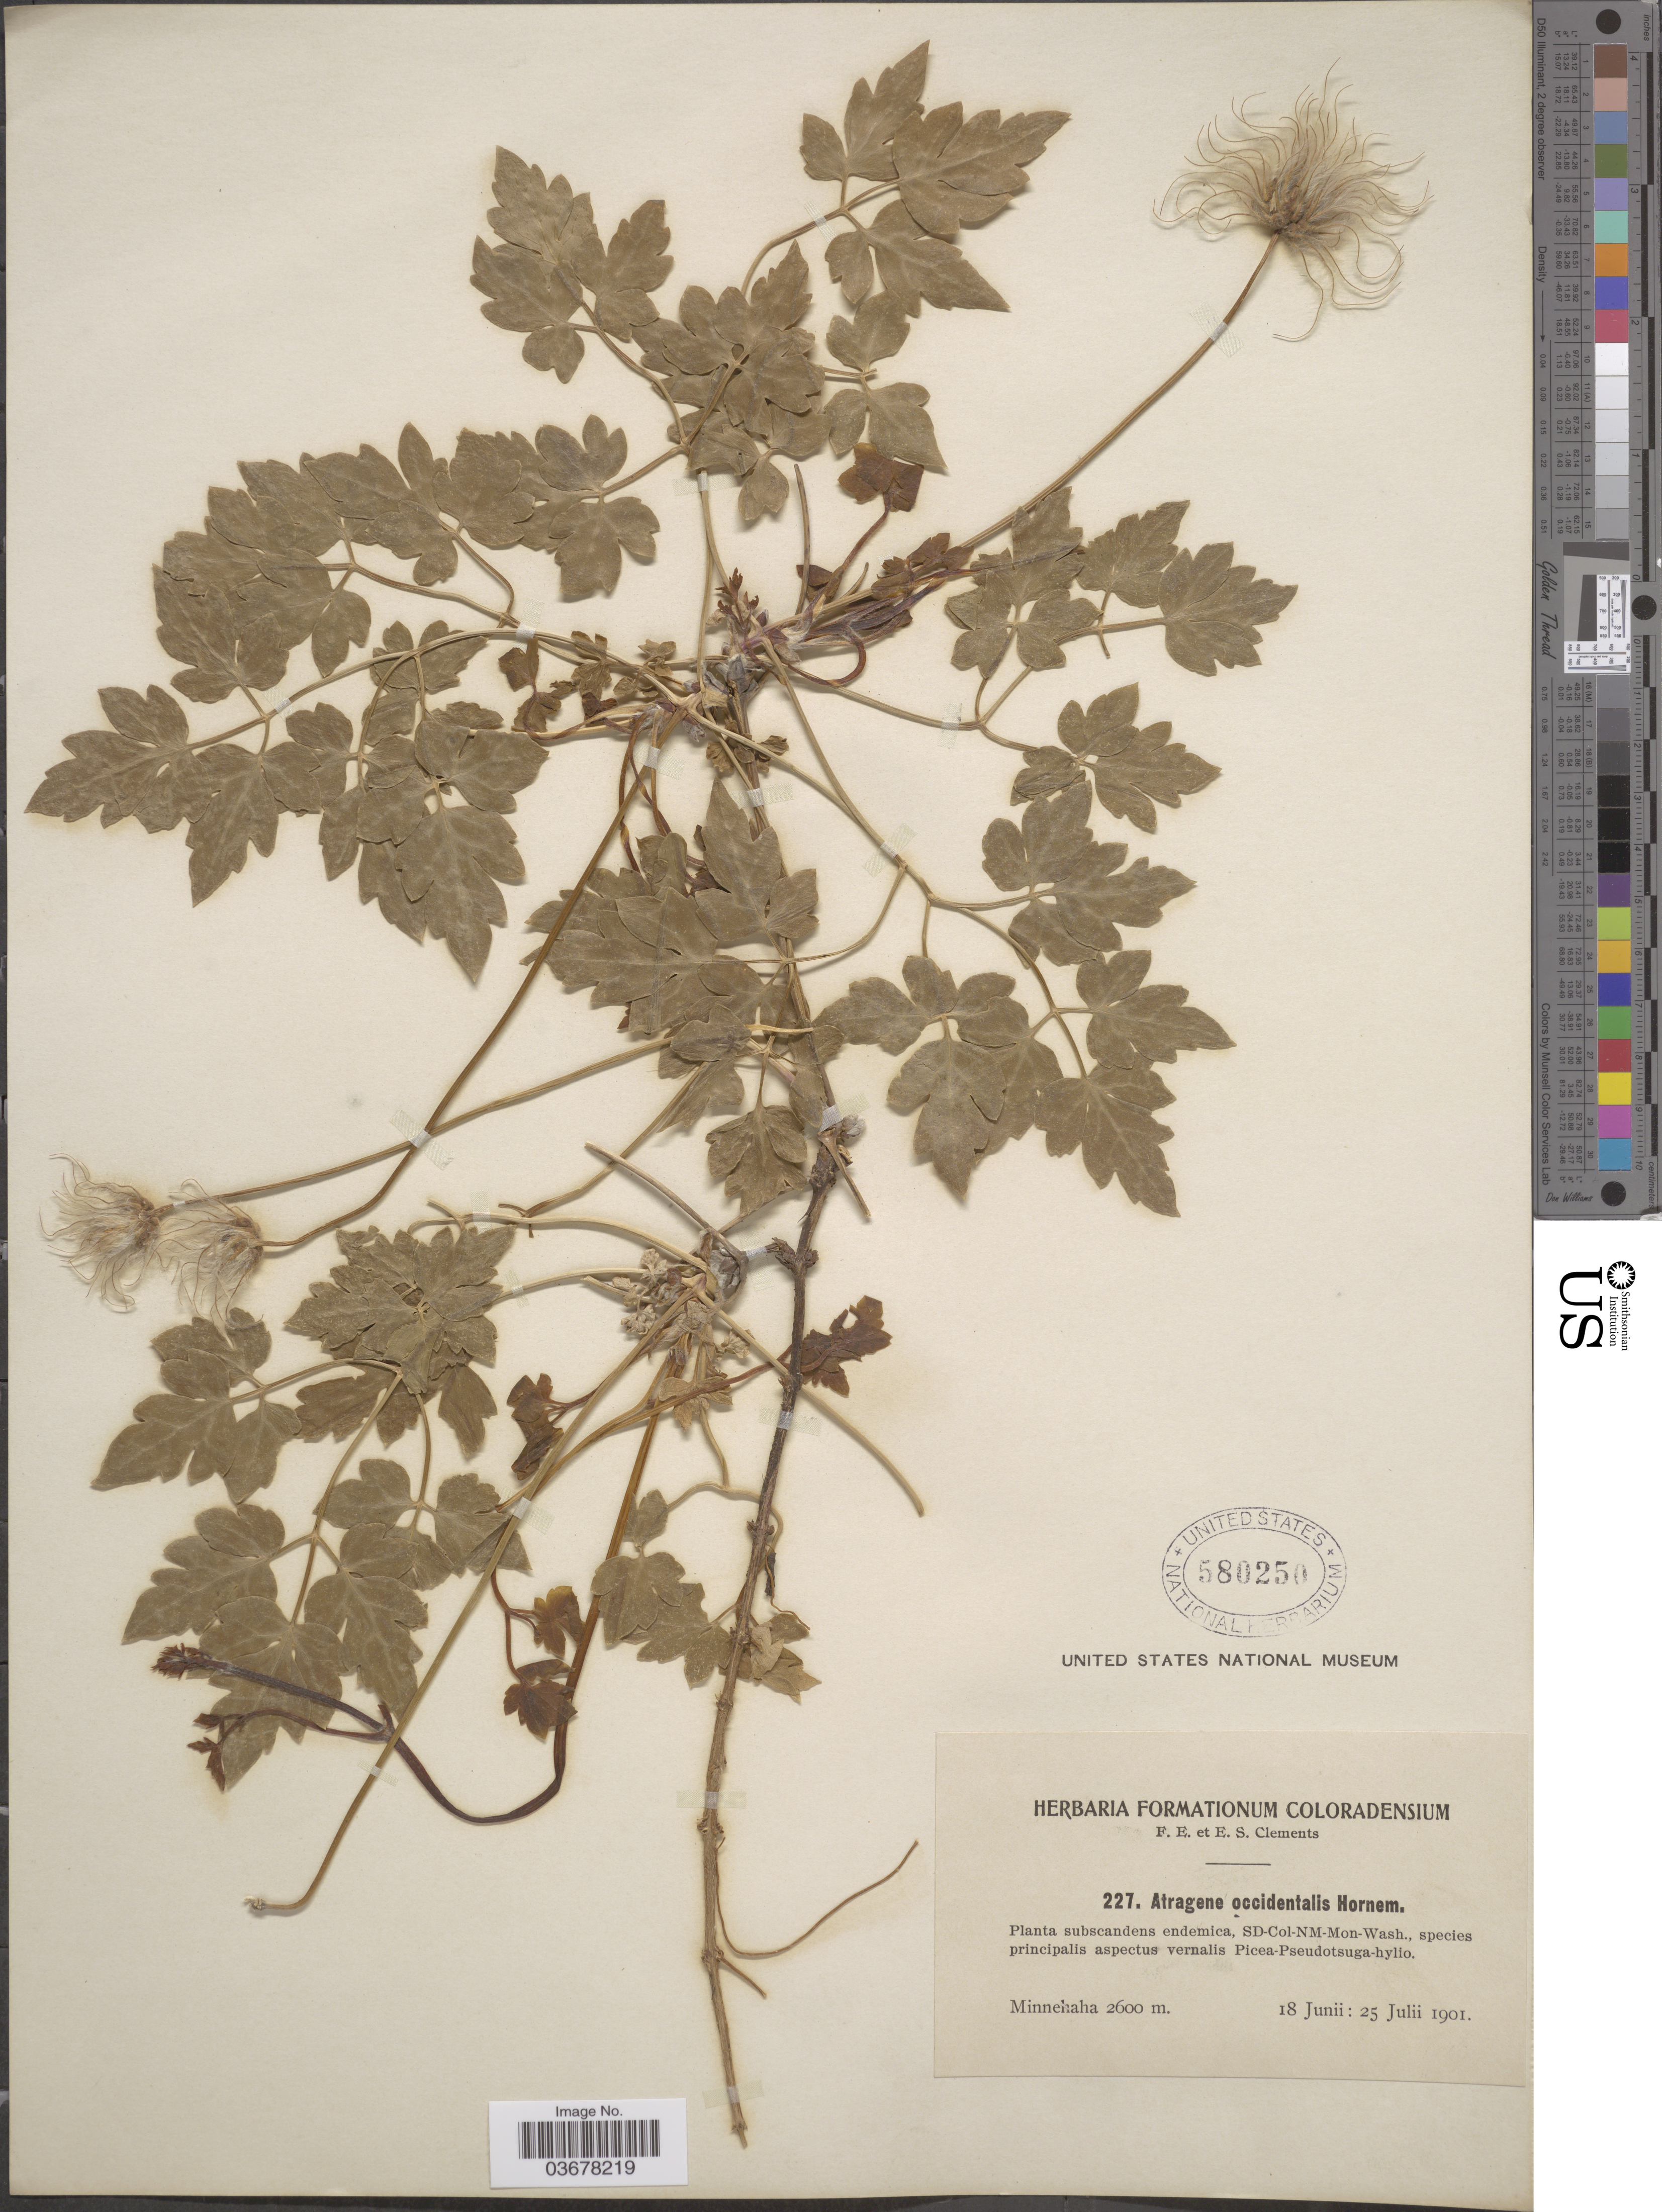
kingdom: Plantae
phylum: Tracheophyta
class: Magnoliopsida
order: Ranunculales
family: Ranunculaceae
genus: Clematis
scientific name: Clematis columbiana var. columbiana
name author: (Nutt.) Torr. & A. Gray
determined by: Strong, M. T., (US), Smithsonian Institution - National Museum of Natural History (UNITED STATES)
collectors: F. E. Clements & E. S. Clements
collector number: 227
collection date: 1901-06-18/1901-07-25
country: United States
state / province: Colorado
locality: Minnehaha.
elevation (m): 2600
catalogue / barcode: US 580250